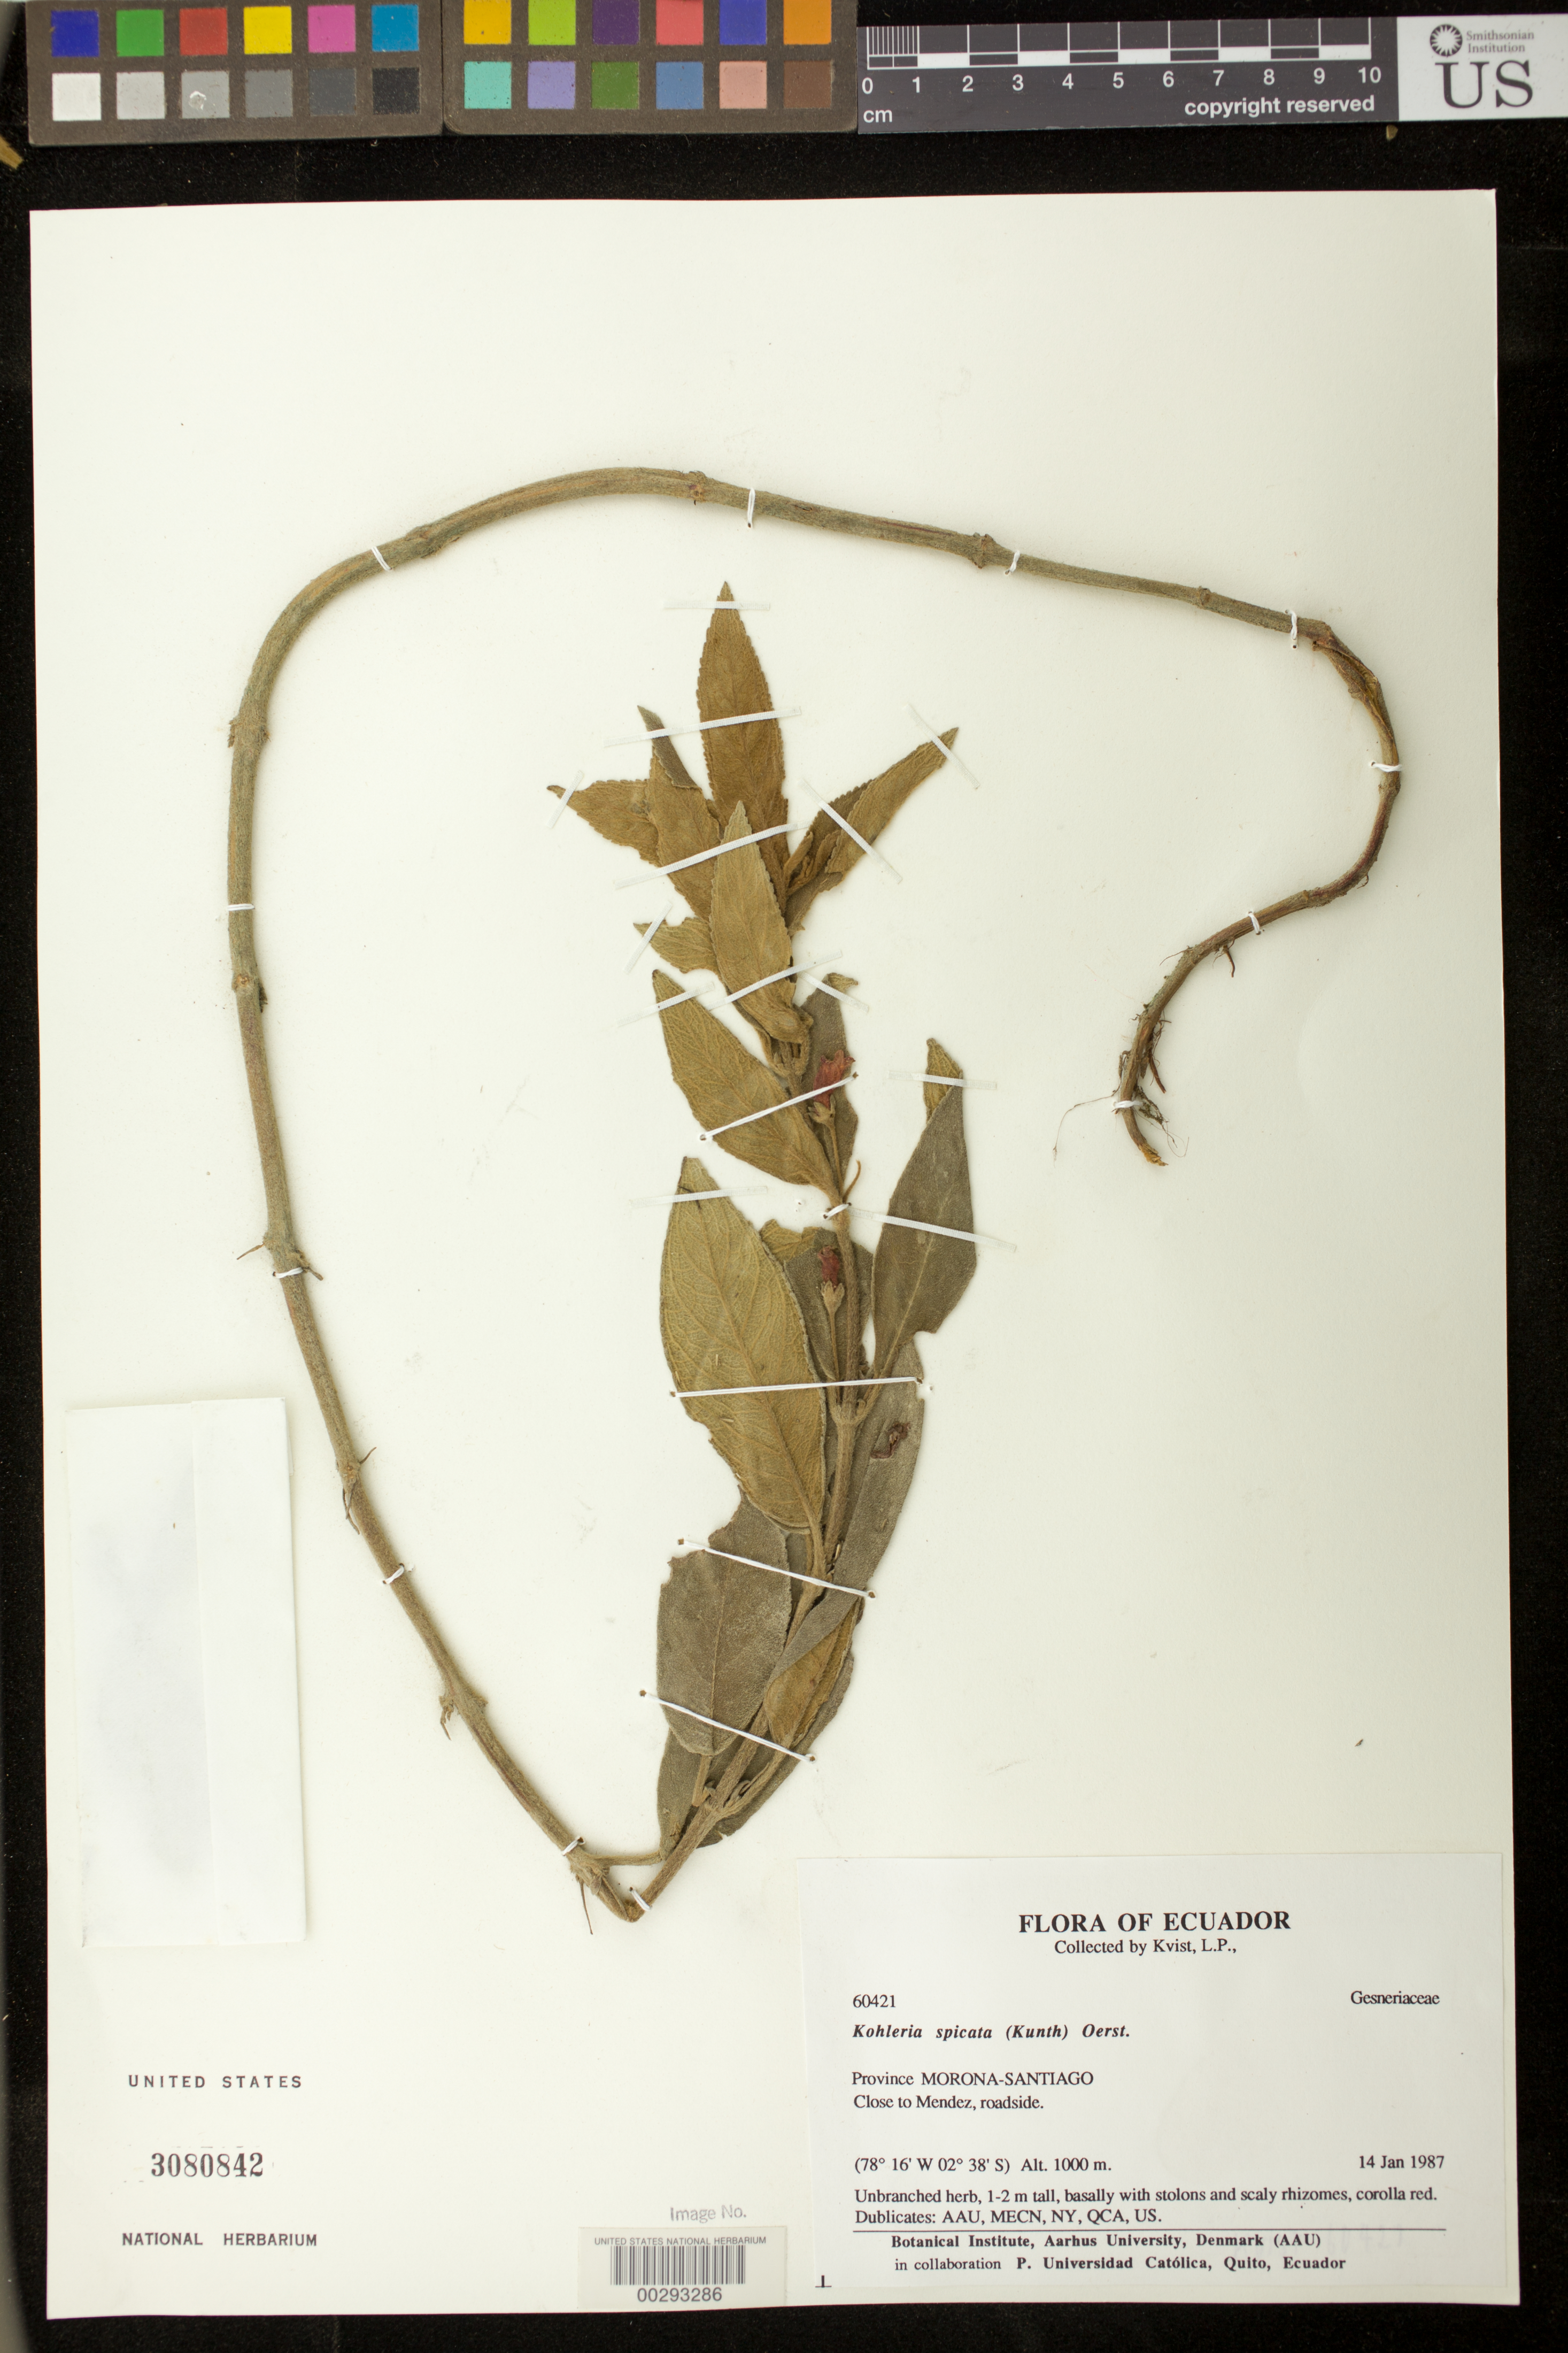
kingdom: Plantae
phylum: Tracheophyta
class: Magnoliopsida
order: Lamiales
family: Gesneriaceae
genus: Kohleria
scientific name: Kohleria spicata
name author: (Kunth) Oerst.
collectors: L. P. Kvist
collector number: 60421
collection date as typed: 14 Jan 1987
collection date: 1987-01-14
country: Ecuador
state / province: Morona-Santiago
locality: Close to Mendez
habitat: Roadside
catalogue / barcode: US 3080842